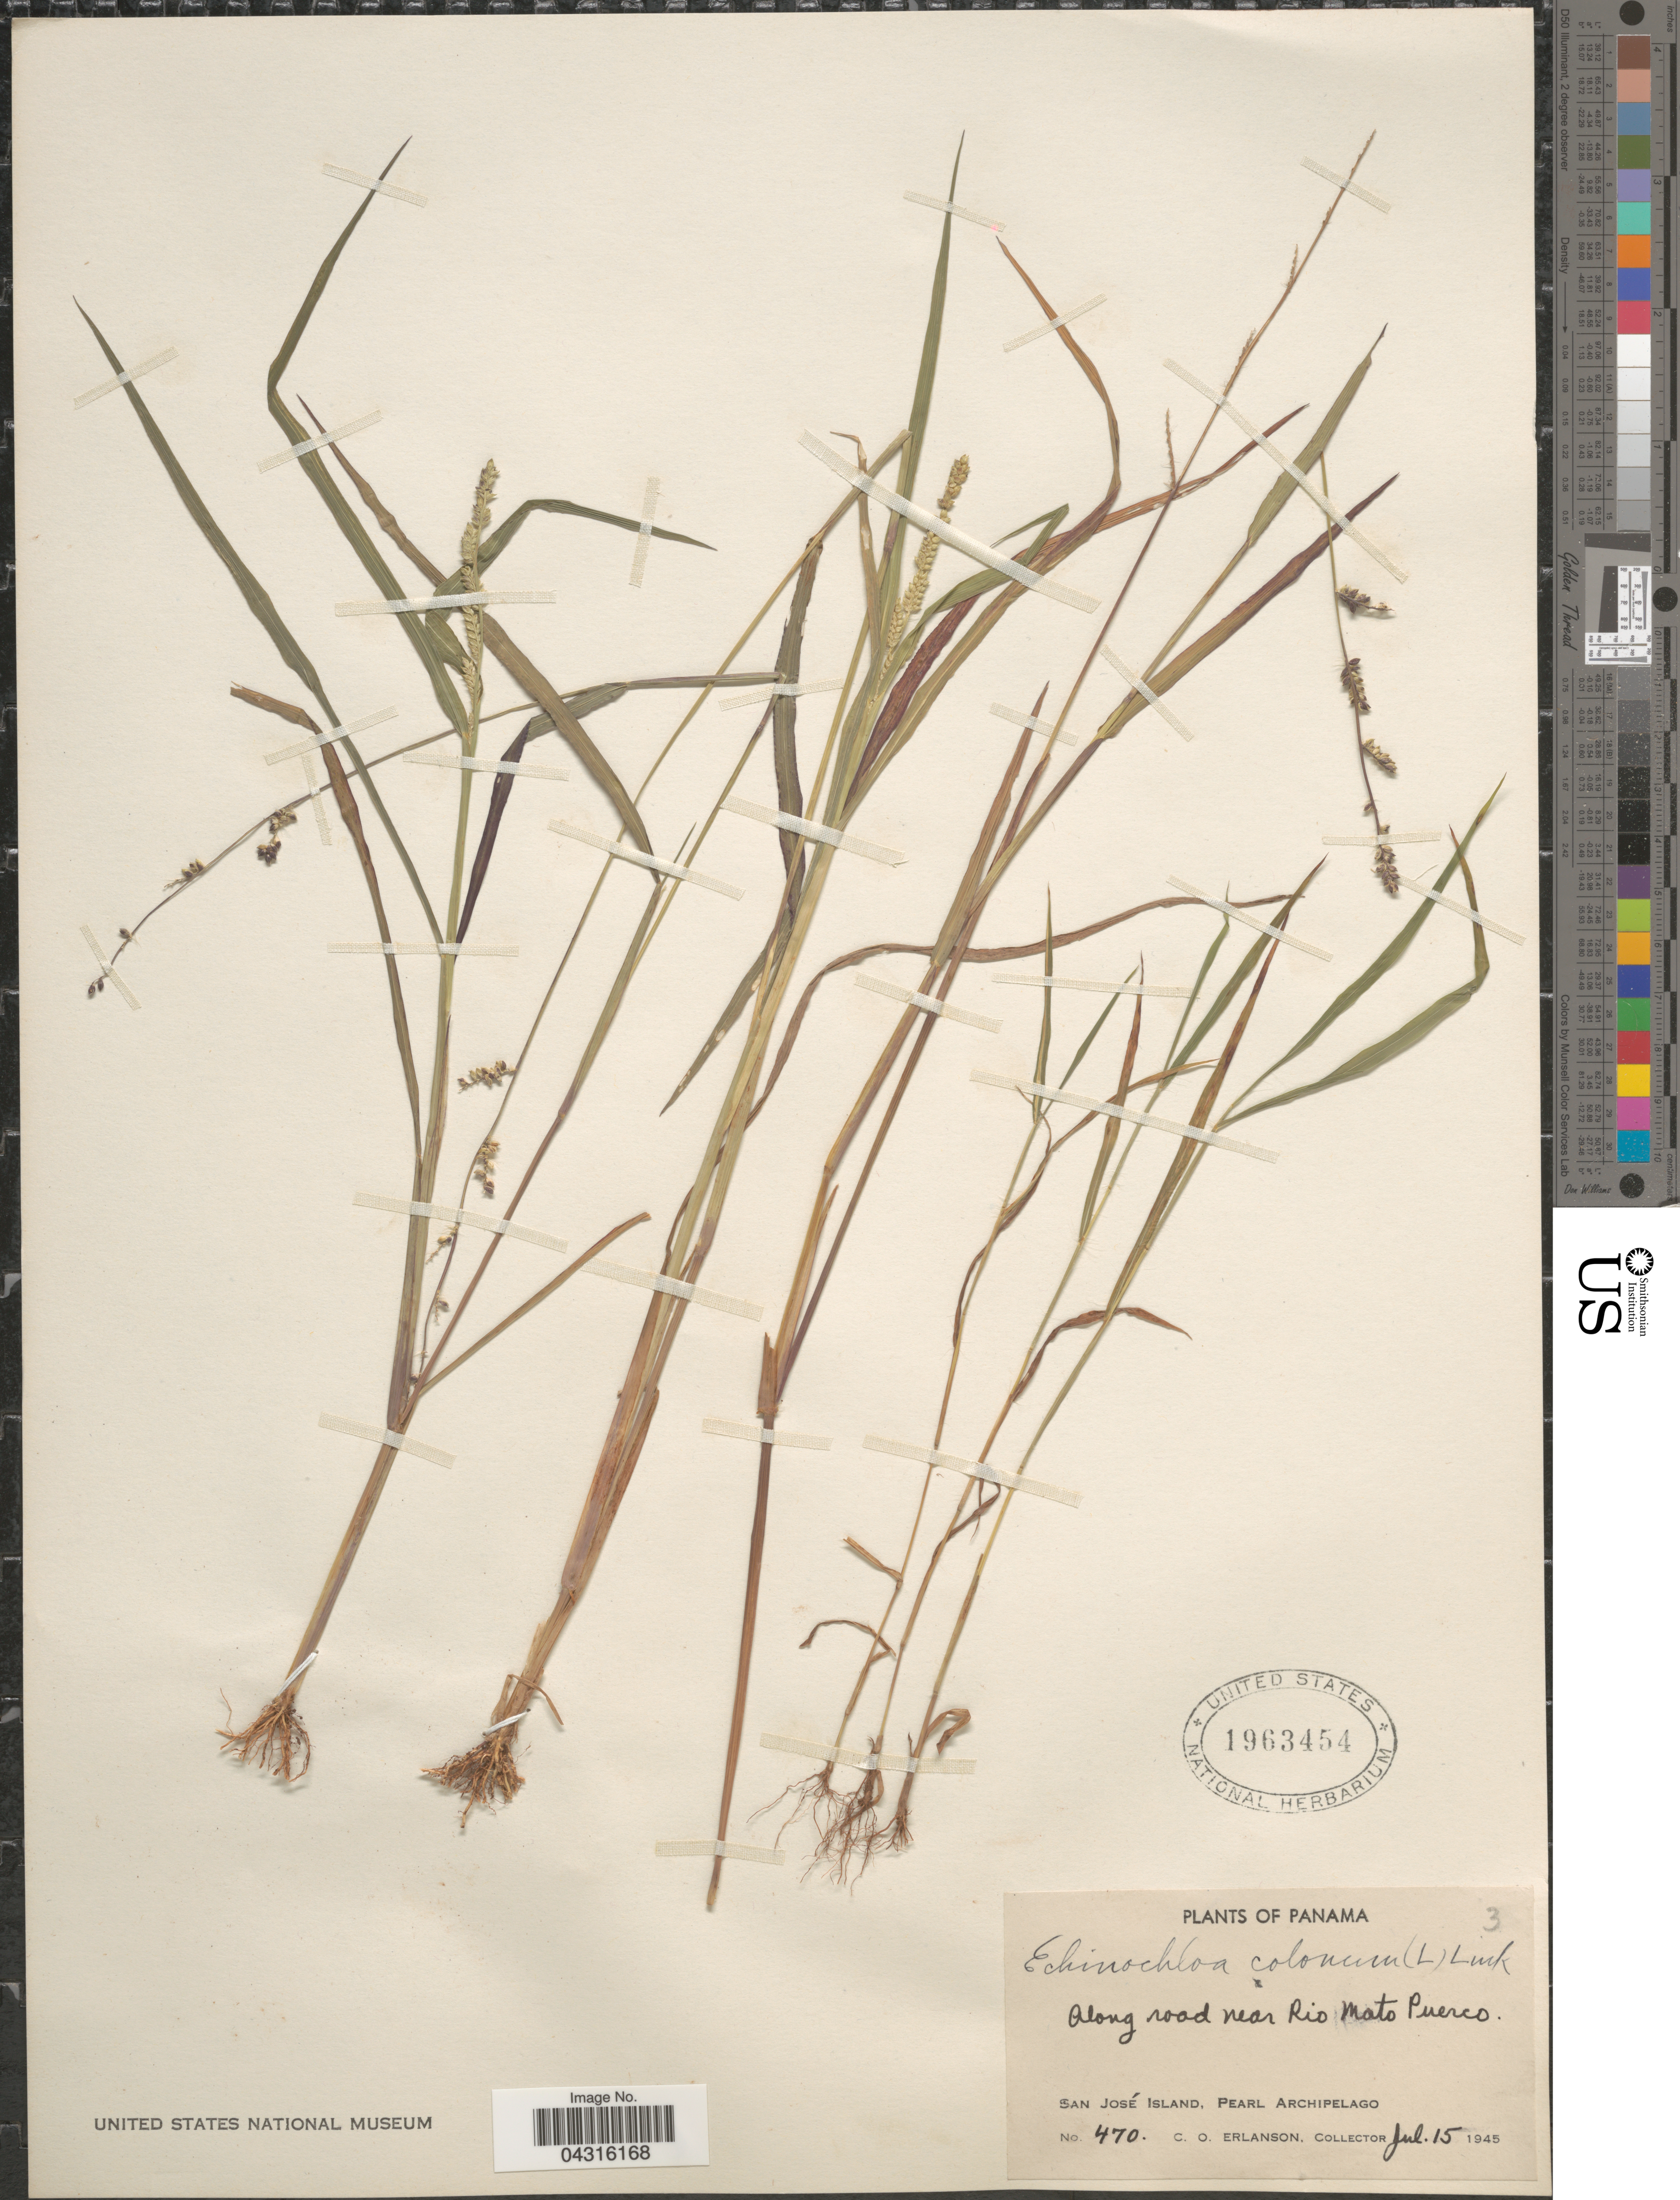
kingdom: Plantae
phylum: Tracheophyta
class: Liliopsida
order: Poales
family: Poaceae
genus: Echinochloa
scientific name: Echinochloa colona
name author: (L.) Link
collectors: C. O. Erlanson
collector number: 470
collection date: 1945-07-15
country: Panama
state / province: Panamá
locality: Along road near Rio Mato Puerco. San José Island, Pearl Archipelago.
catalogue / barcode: US 1963454